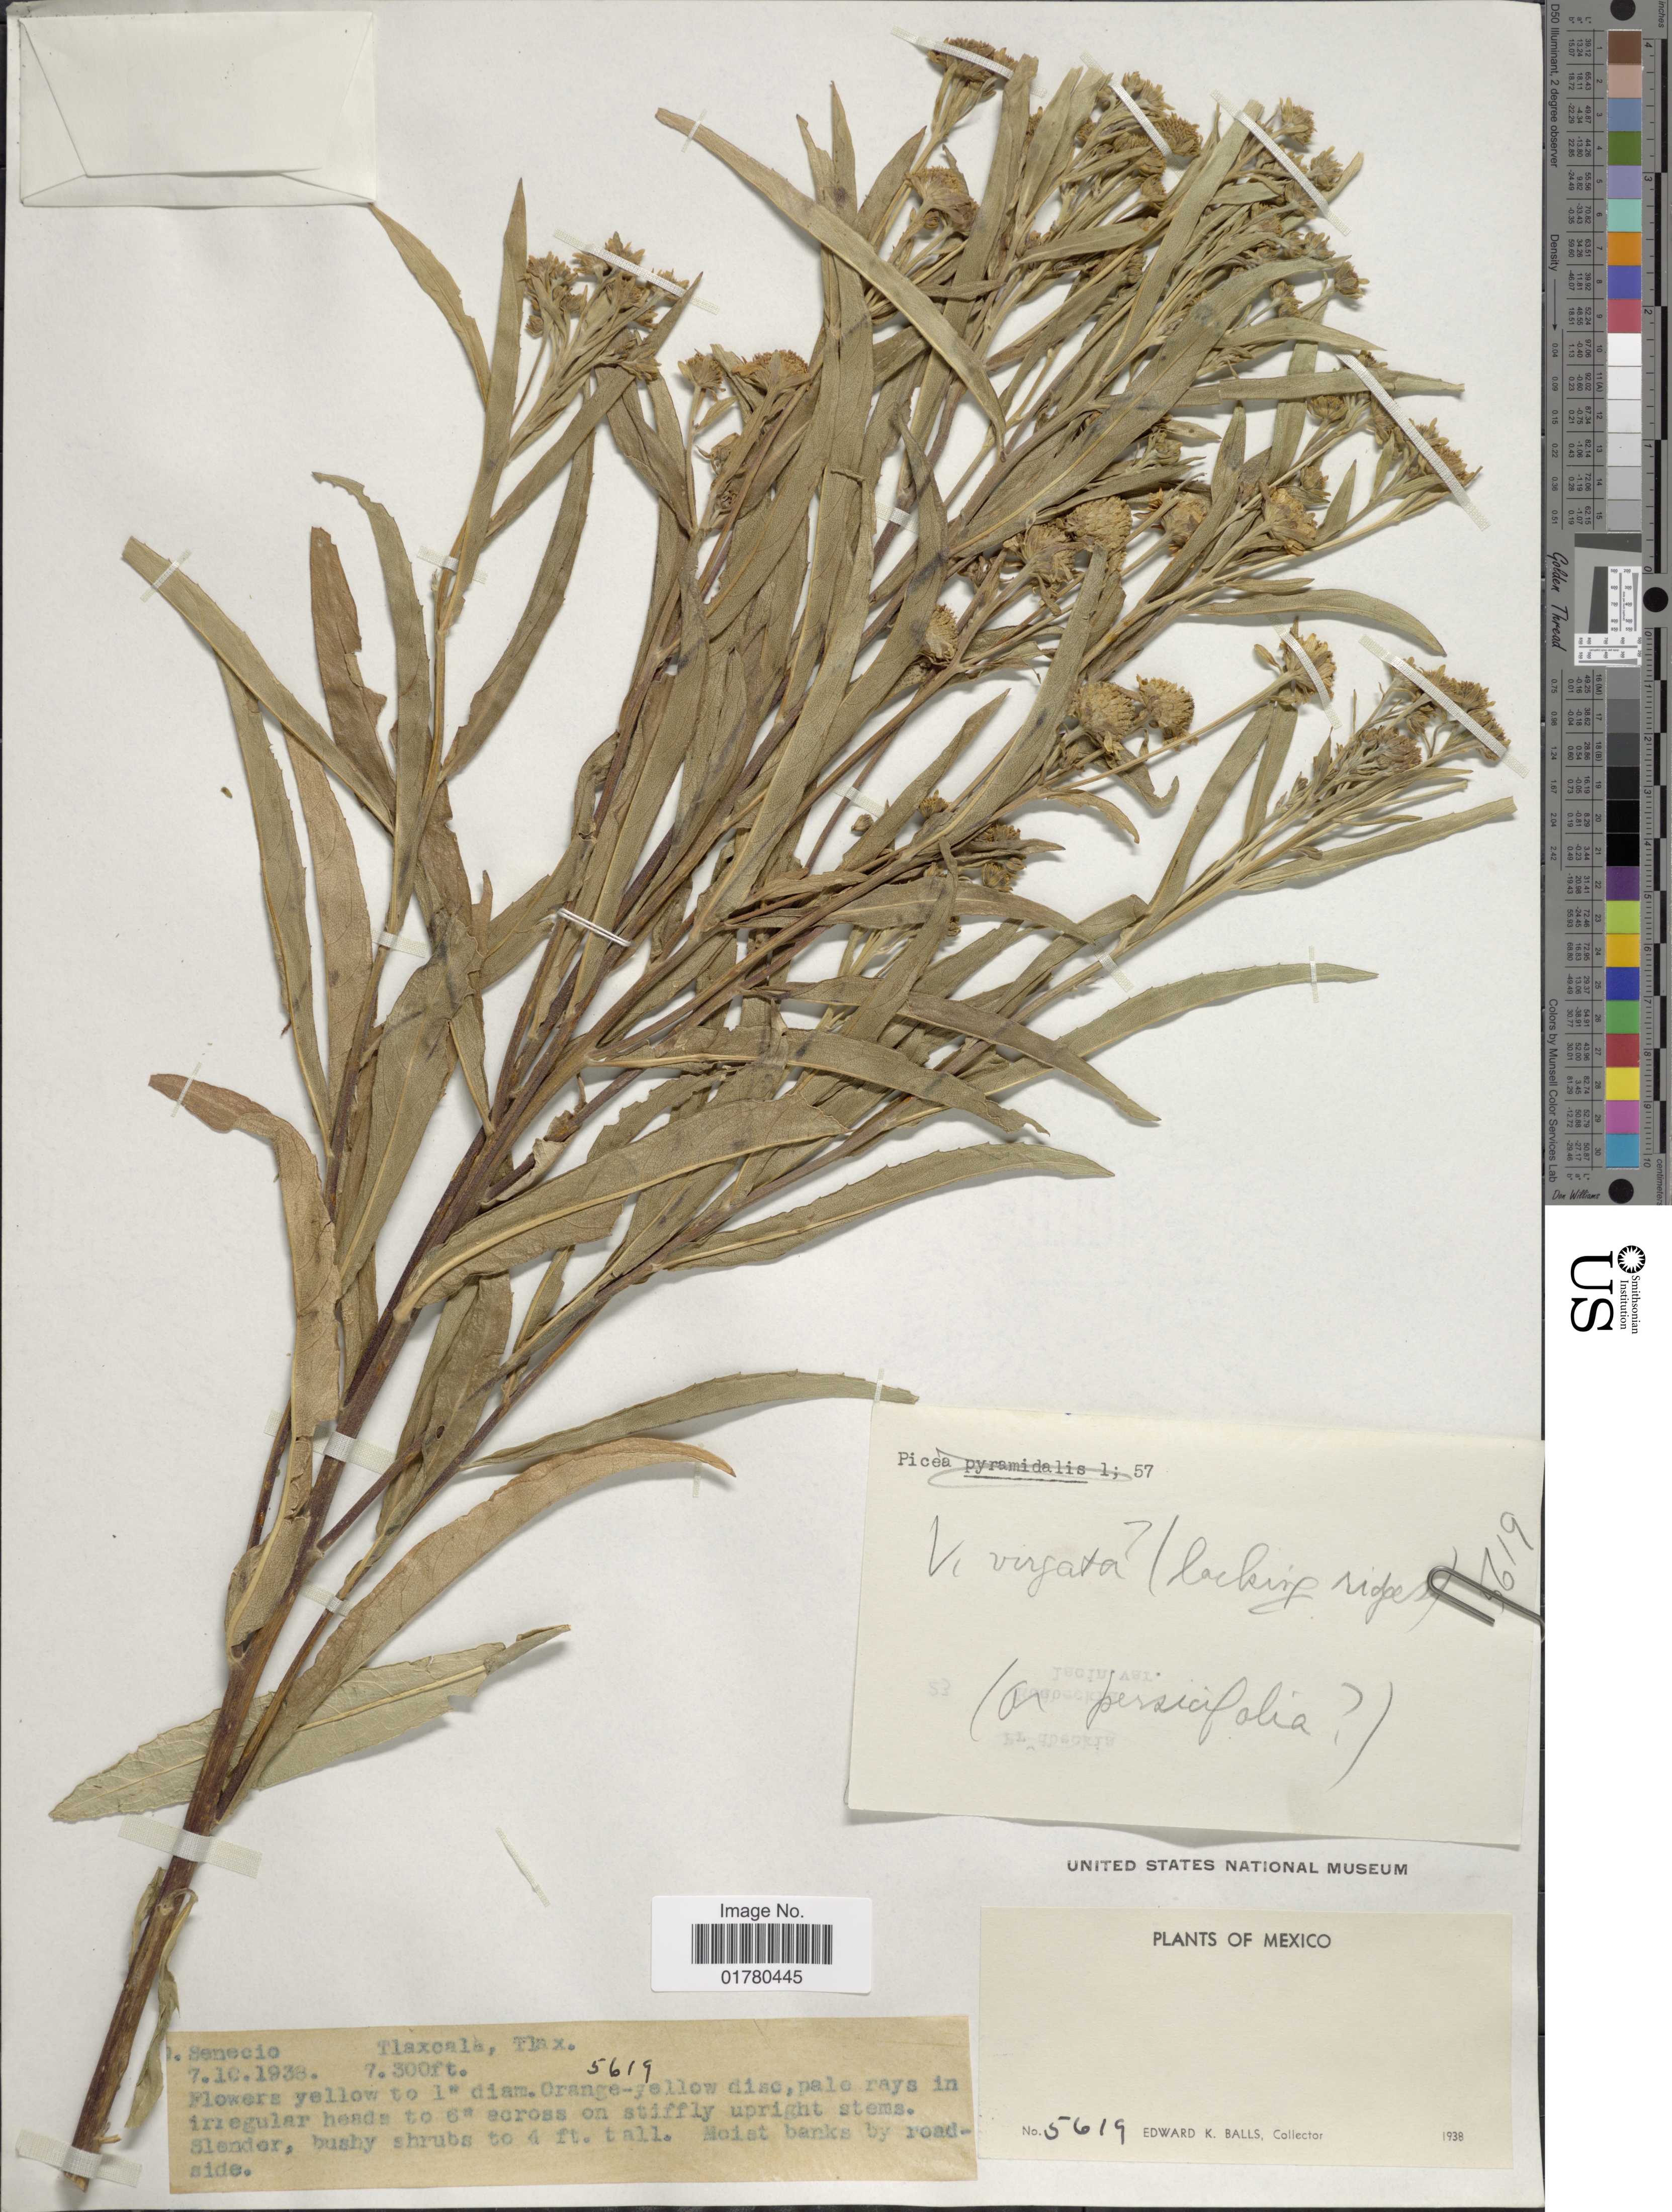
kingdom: Plantae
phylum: Tracheophyta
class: Magnoliopsida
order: Asterales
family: Asteraceae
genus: Verbesina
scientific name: Verbesina sp.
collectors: E. K. Balls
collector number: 5619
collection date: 1938-10-07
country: Mexico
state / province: Tlaxcala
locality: Tlaxcala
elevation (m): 2225